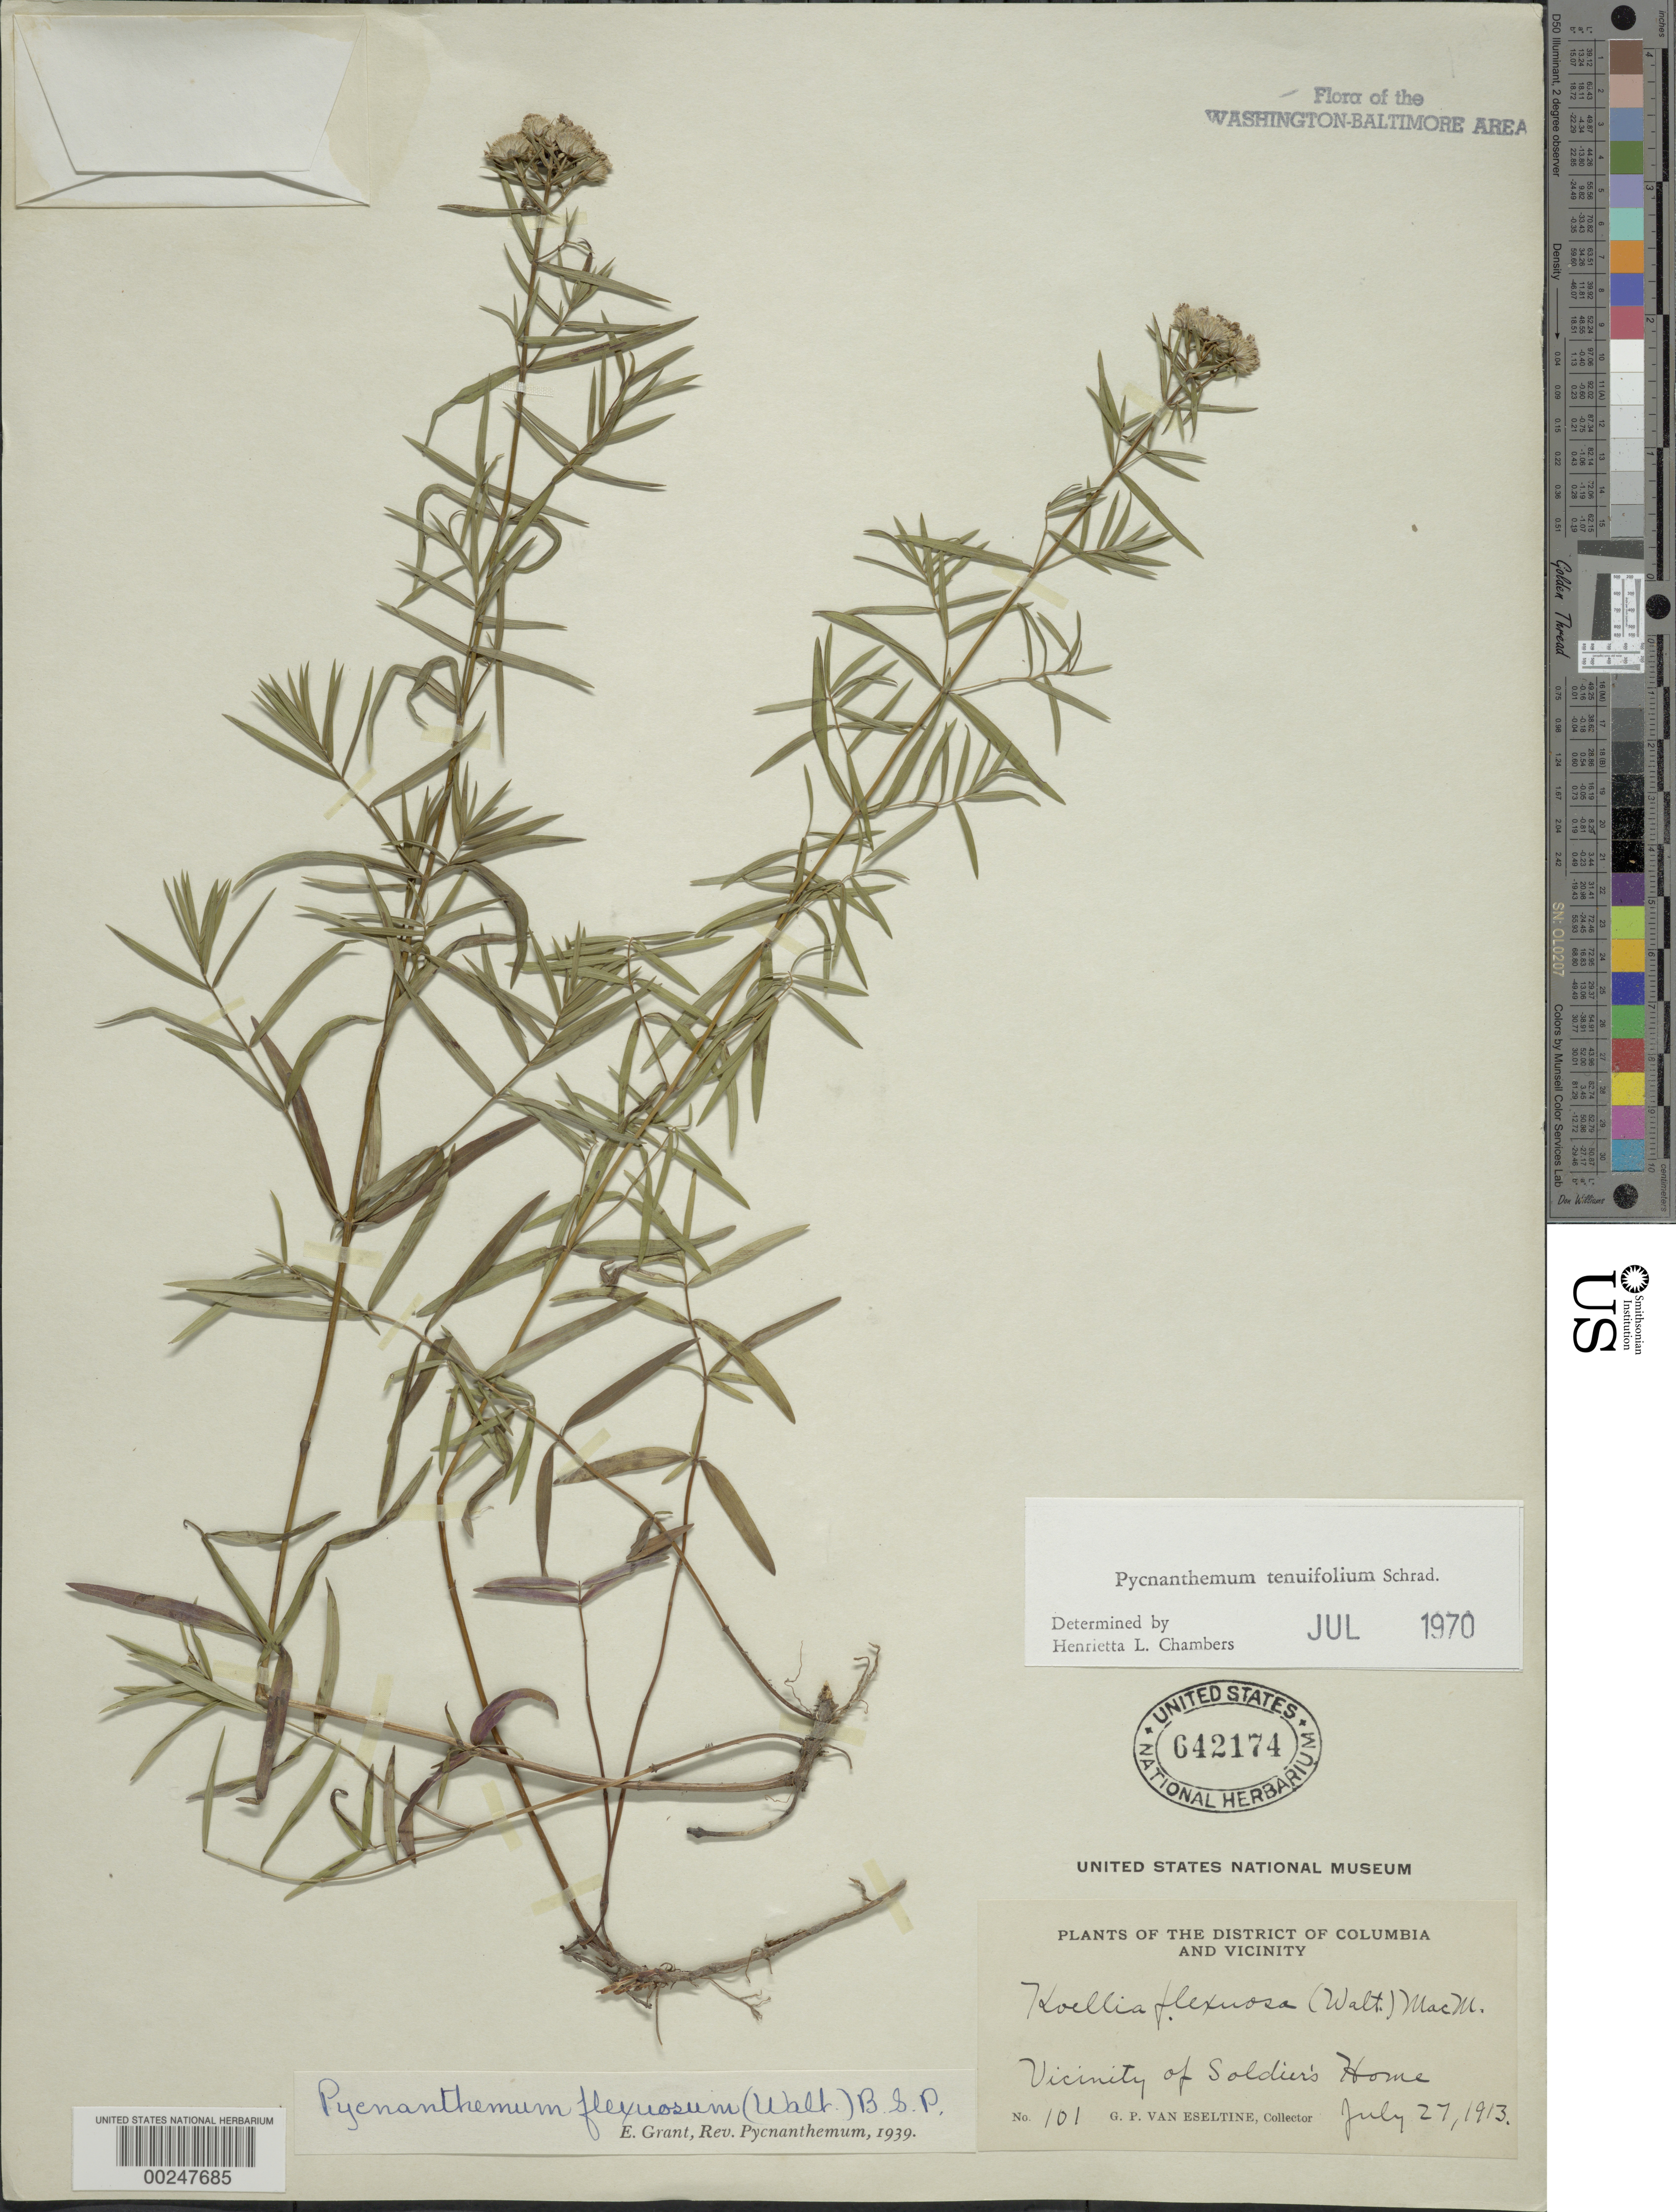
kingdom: Plantae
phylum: Tracheophyta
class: Magnoliopsida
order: Lamiales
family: Lamiaceae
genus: Pycnanthemum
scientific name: Pycnanthemum tenuifolium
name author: Schrad.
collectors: G. P. Van Eseltine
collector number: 101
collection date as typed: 27 Jul 1913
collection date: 1913-07-27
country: United States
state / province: District of Columbia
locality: Soldier's Home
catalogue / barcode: US 642174